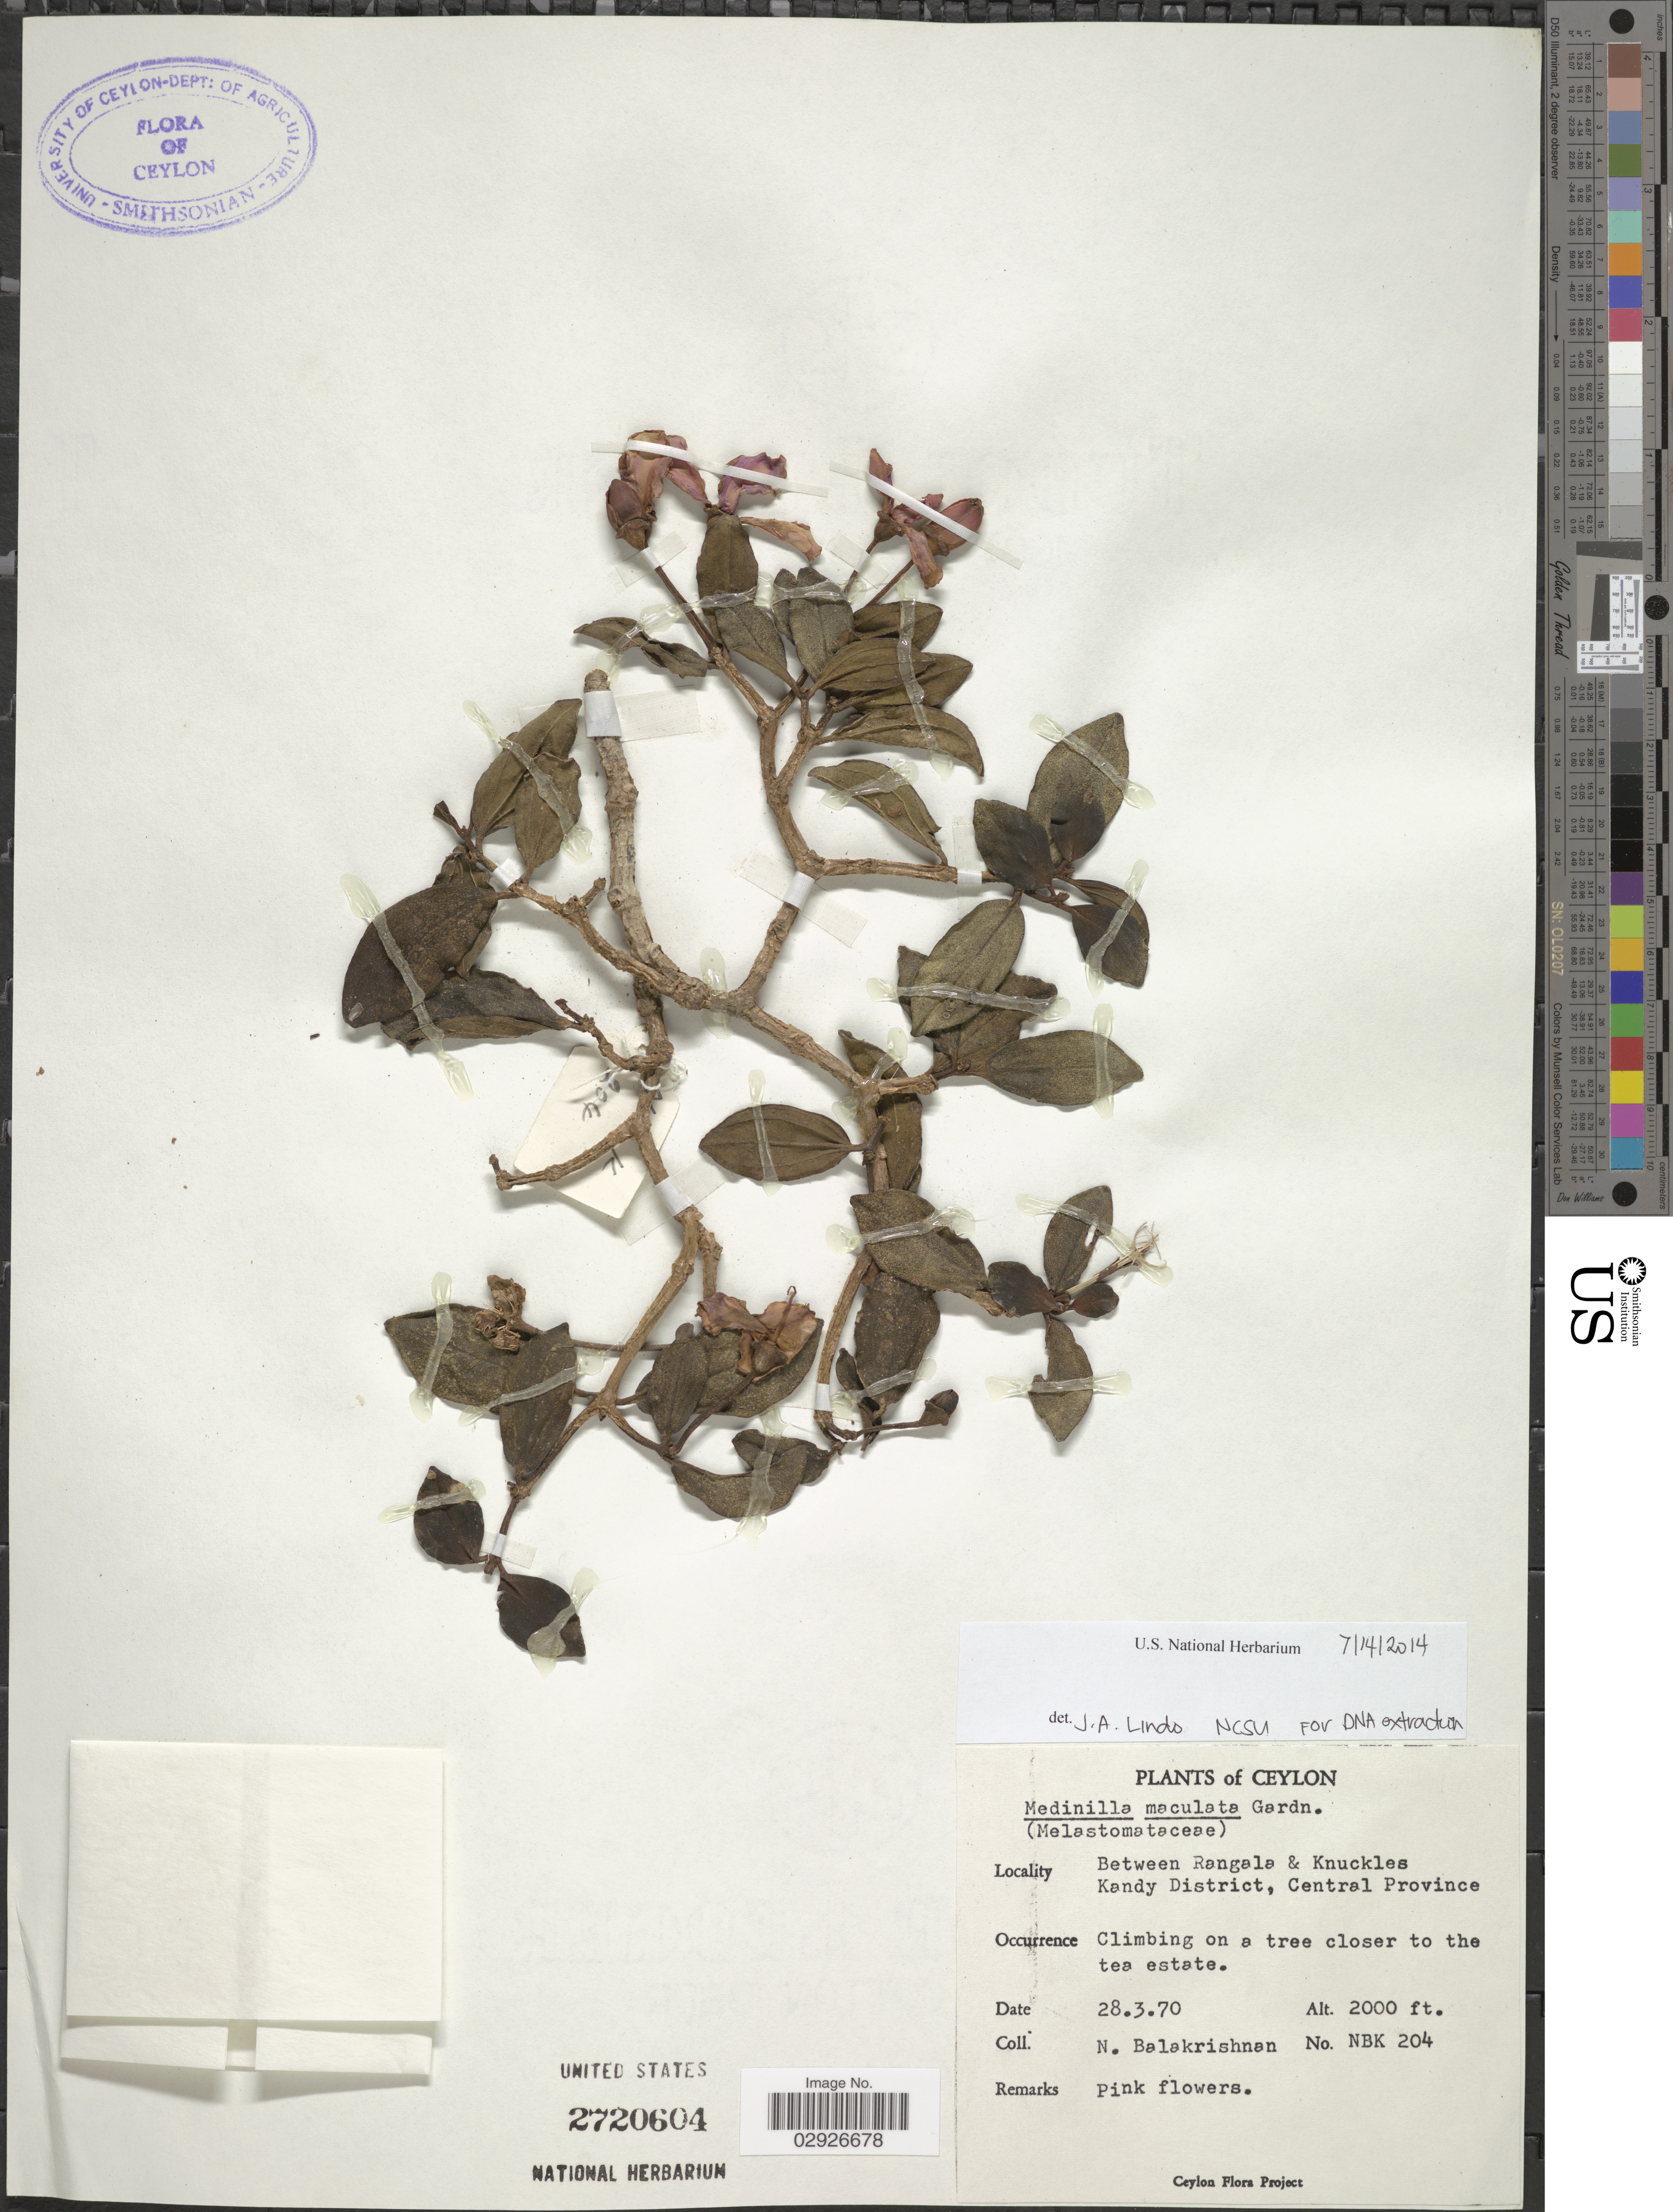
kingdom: Plantae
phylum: Tracheophyta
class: Magnoliopsida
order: Myrtales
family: Melastomataceae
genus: Medinilla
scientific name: Medinilla maculata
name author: Gardner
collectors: N. Balakrishnan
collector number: NBK204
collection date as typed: Transcribed d/m/y: 28/3/70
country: Sri Lanka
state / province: Central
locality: Ceylon. Between Rangala & Knuckles. Kandy District, Central Province.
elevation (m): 610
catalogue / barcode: US 2720604